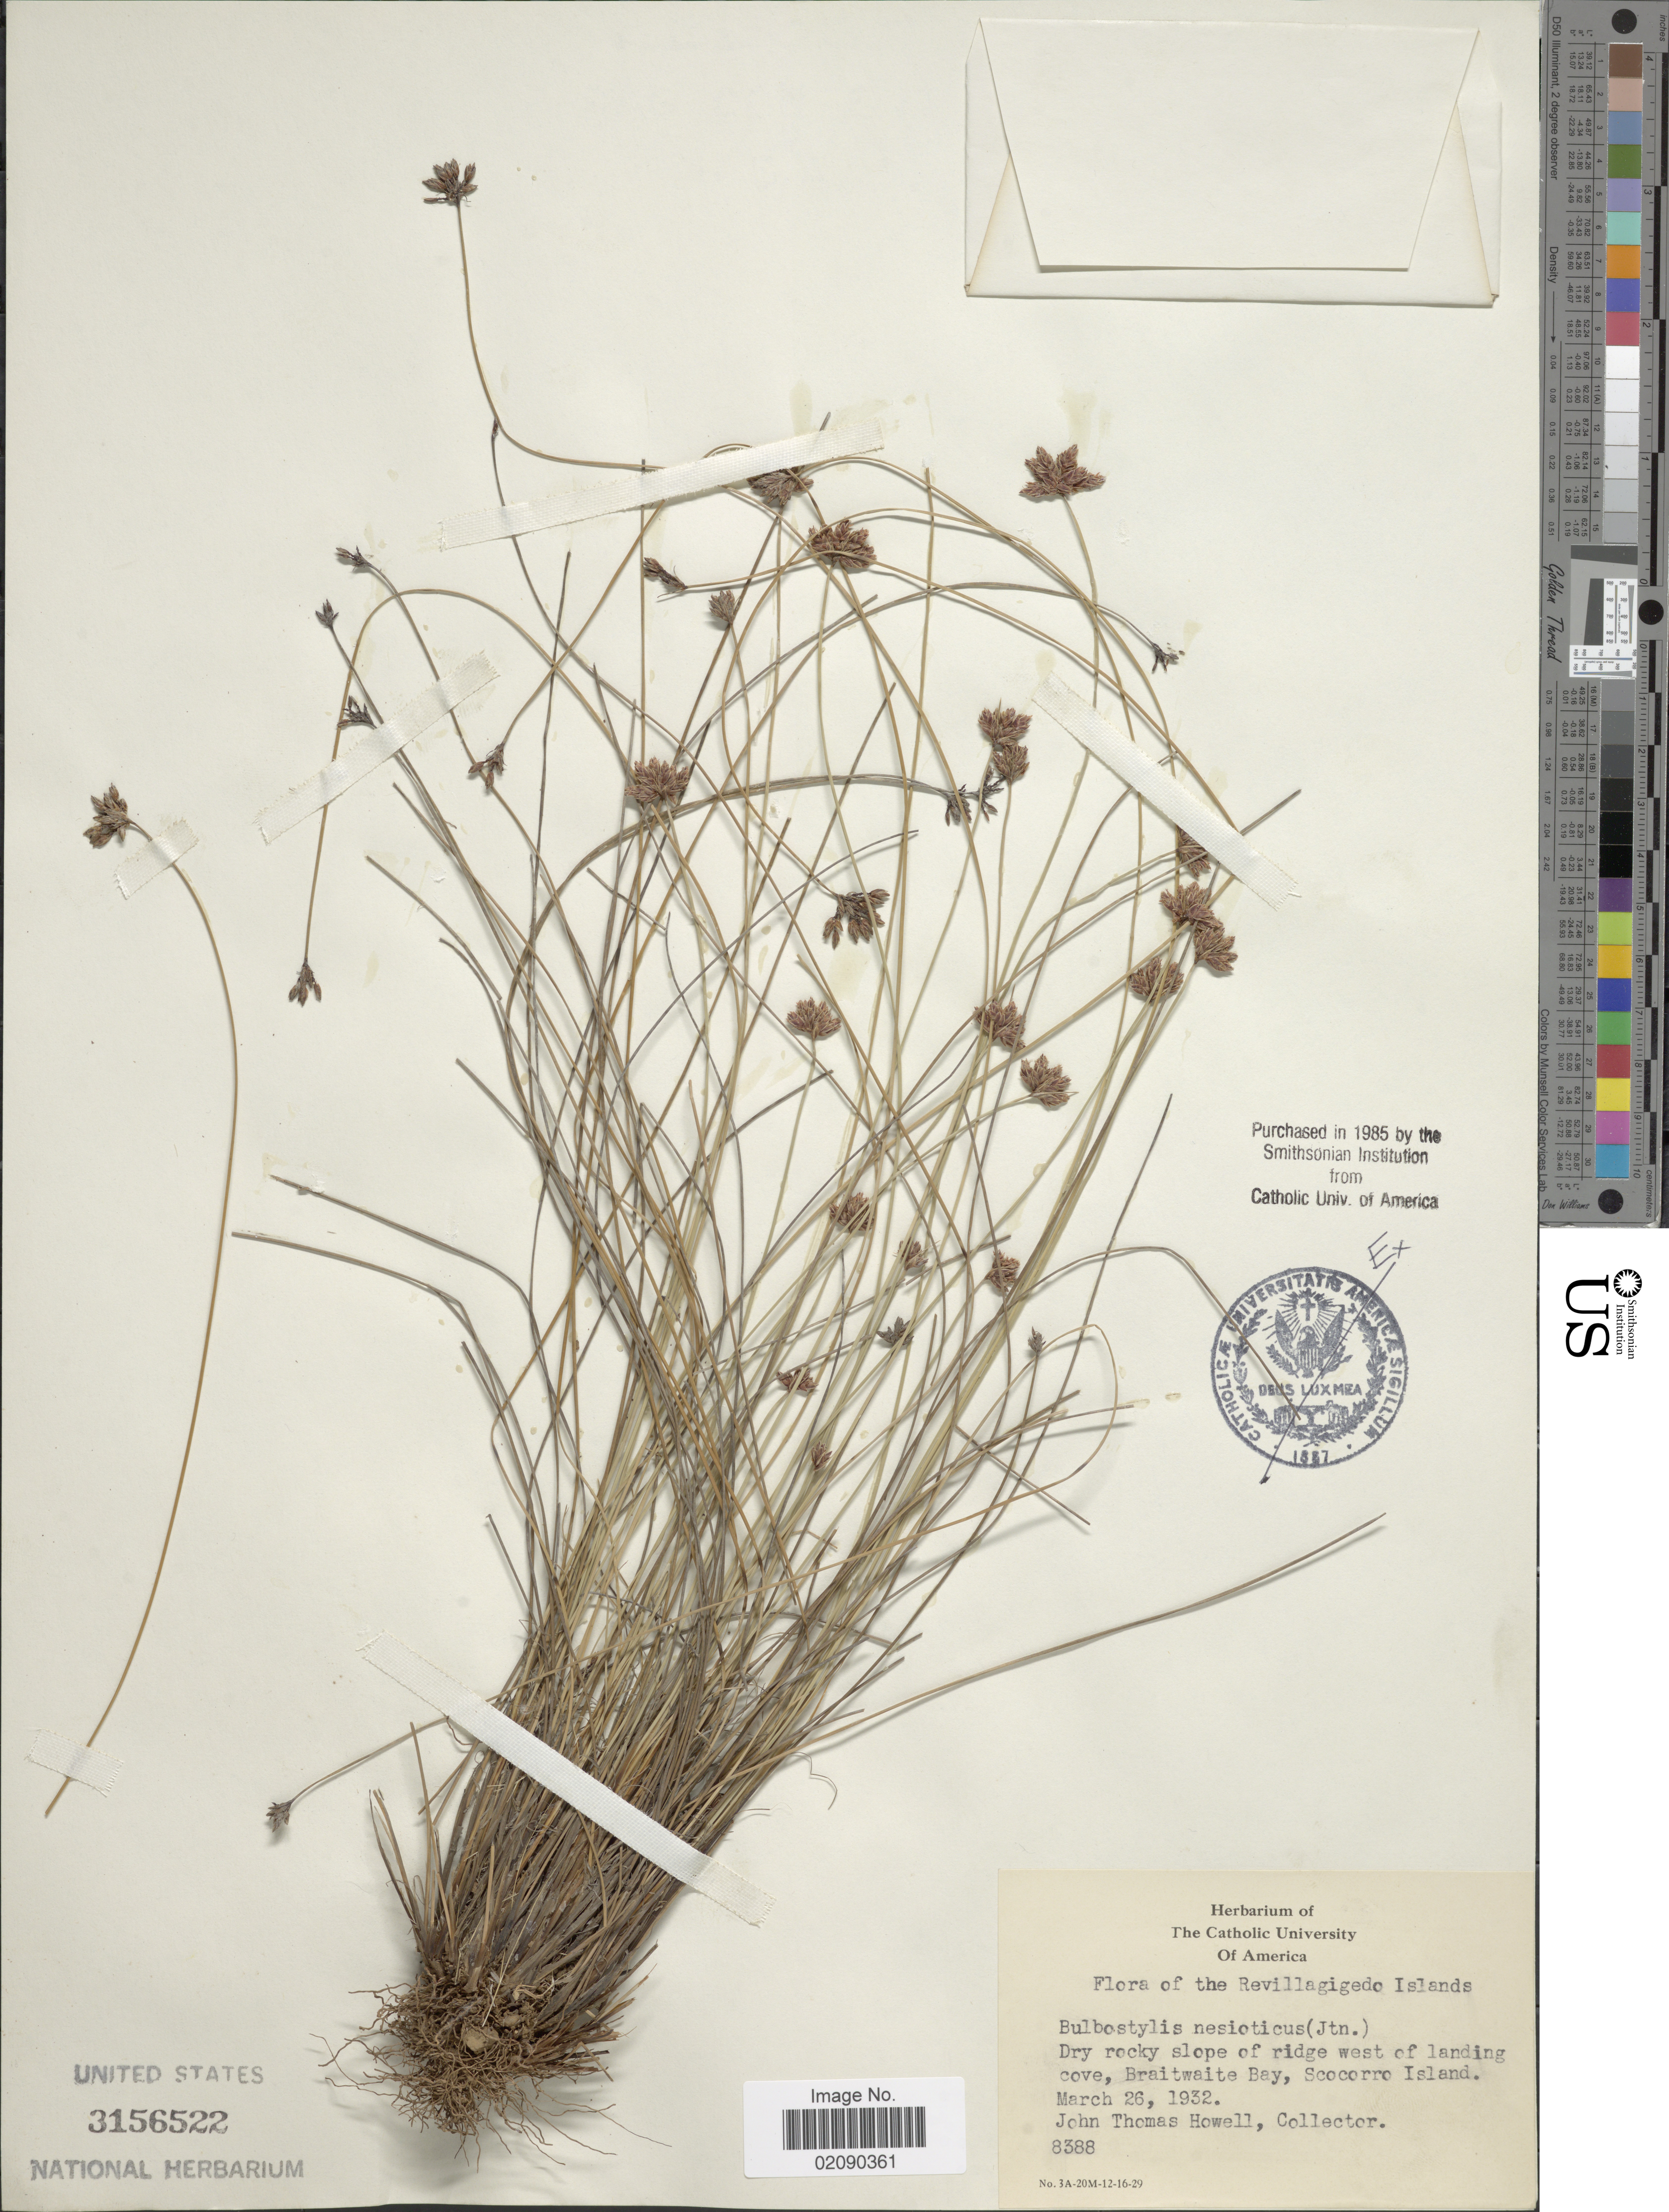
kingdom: Plantae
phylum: Tracheophyta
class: Liliopsida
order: Poales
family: Cyperaceae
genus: Bulbostylis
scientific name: Bulbostylis nesiotica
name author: (I.M. Johnst.) Fernald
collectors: J. T. Howell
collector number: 8388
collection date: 1932-03-26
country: Mexico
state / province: Colima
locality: Revillagigedo Islands. Braitwaite Bay, Socorro Island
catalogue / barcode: US 3156522